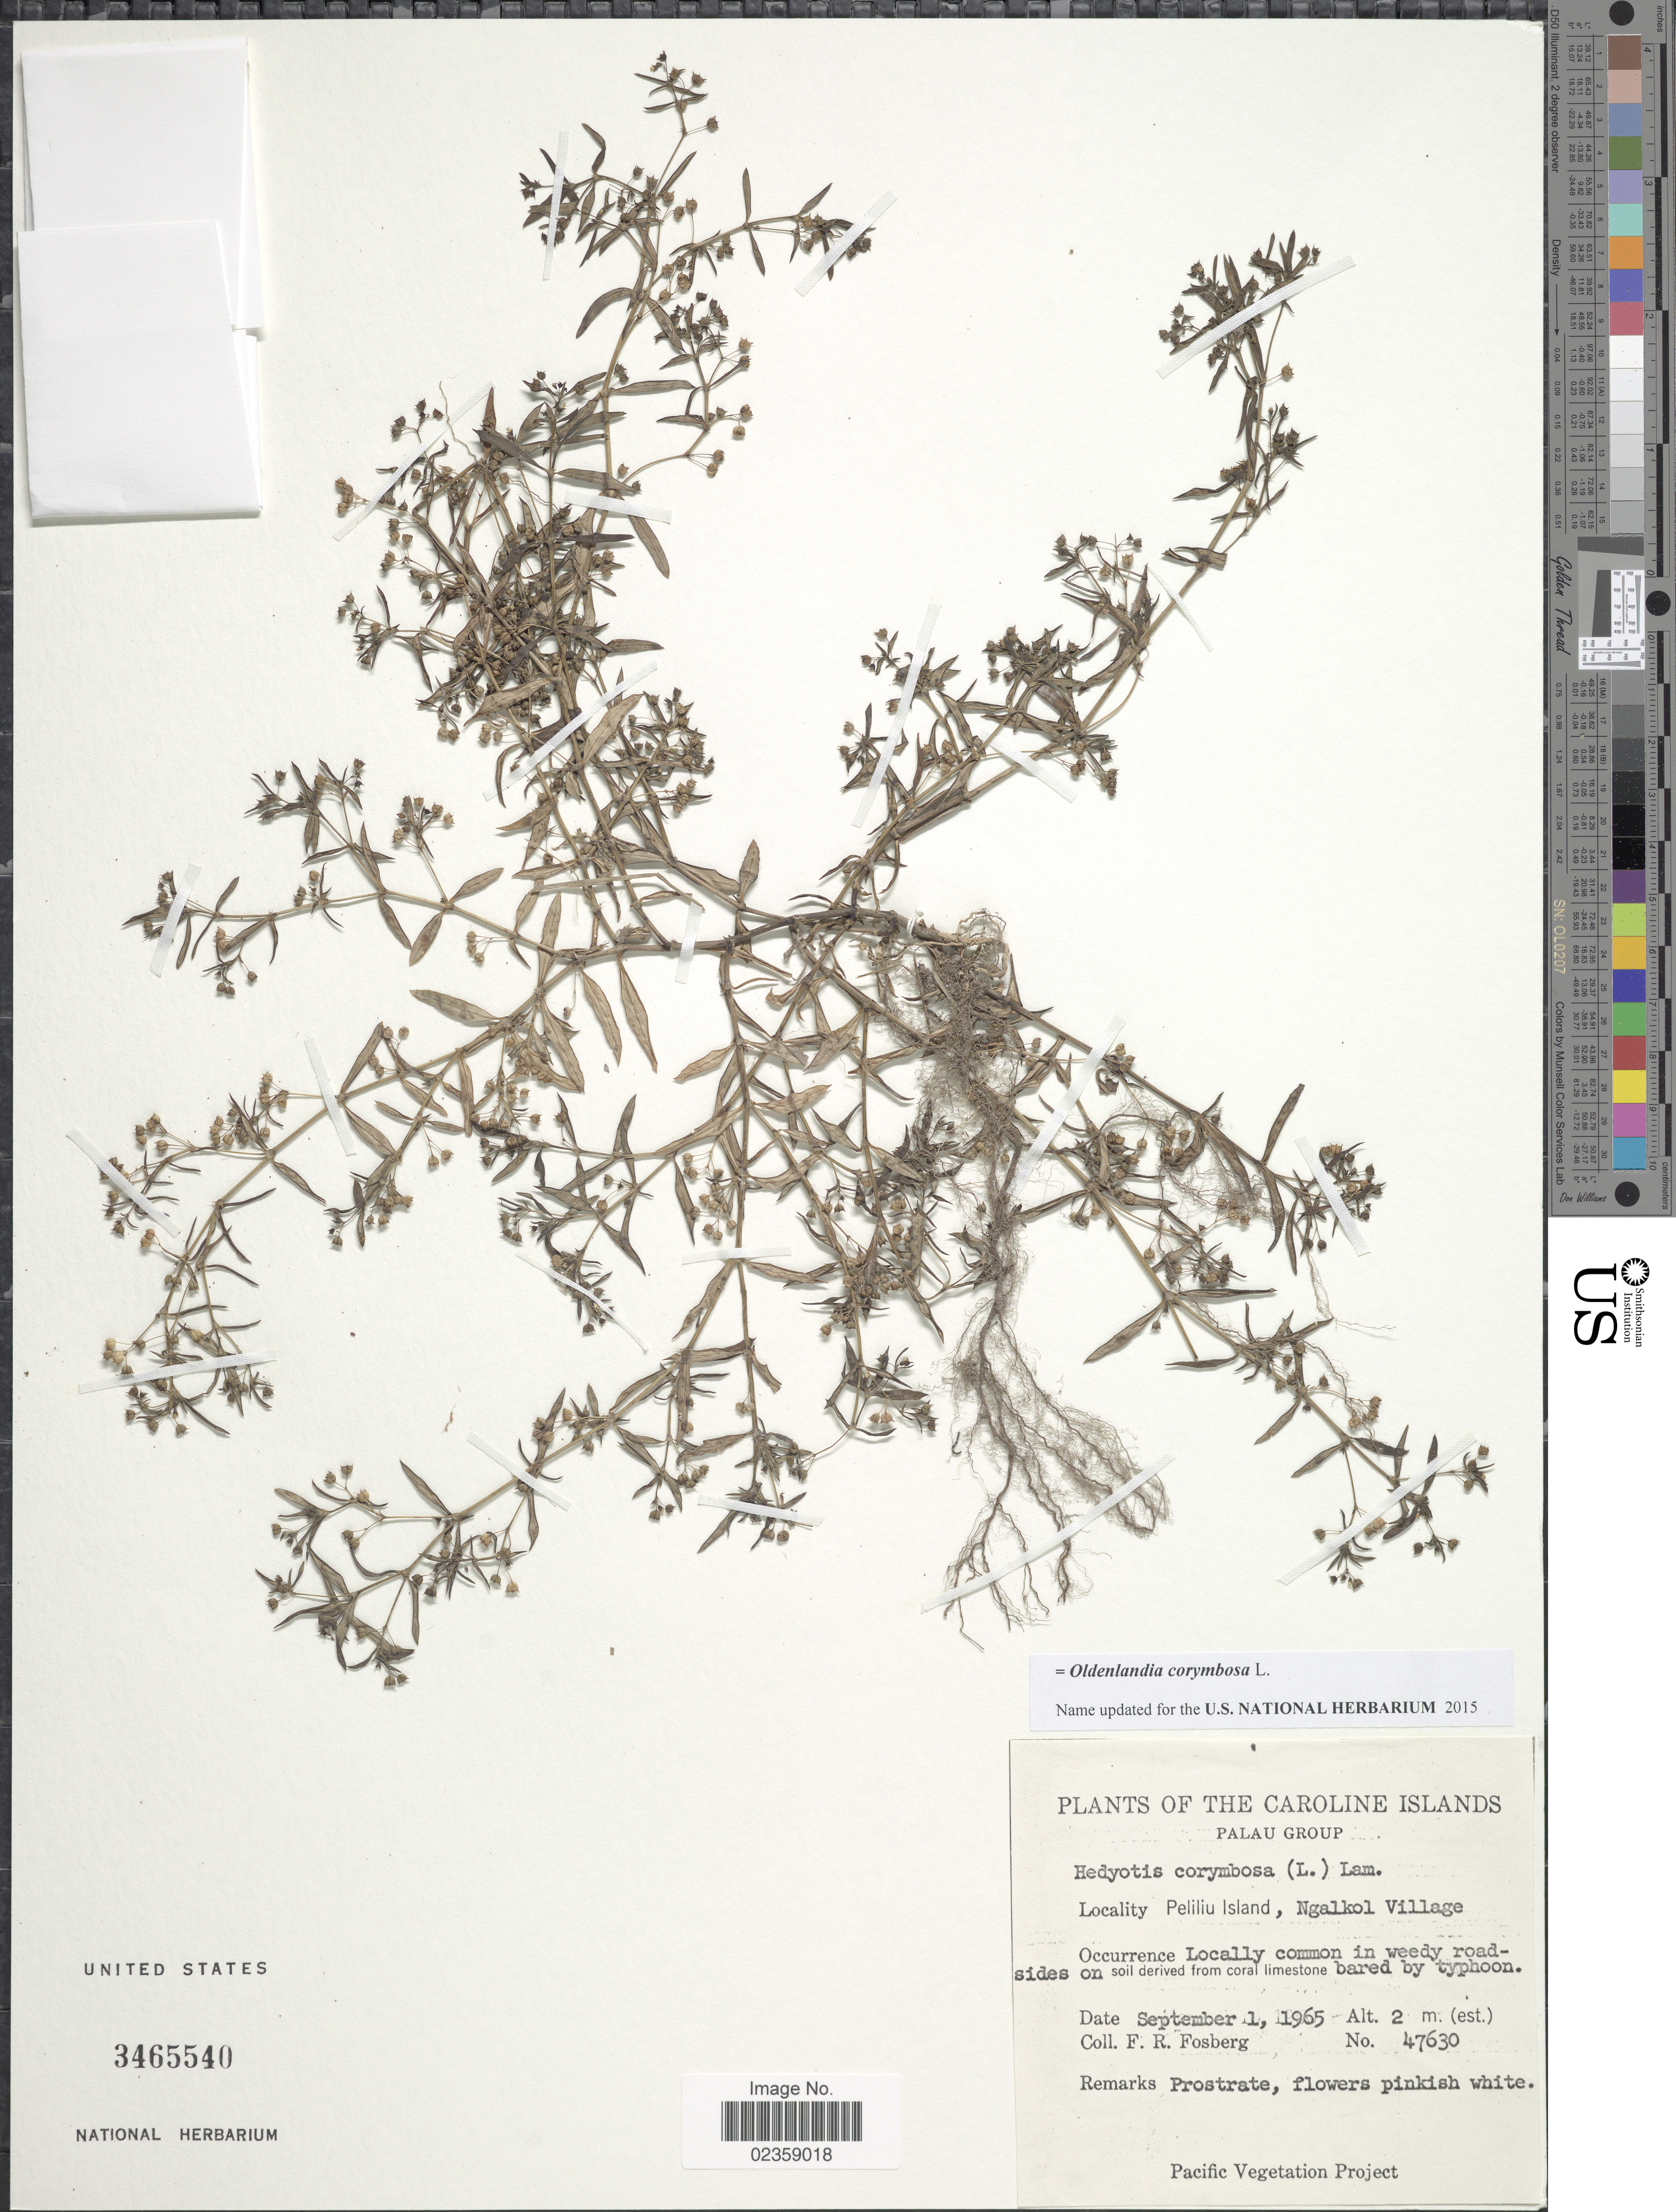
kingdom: Plantae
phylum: Tracheophyta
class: Magnoliopsida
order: Gentianales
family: Rubiaceae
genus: Oldenlandia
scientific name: Oldenlandia corymbosa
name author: L.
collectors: F. R. Fosberg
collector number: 47630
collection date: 1965-09-01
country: Palau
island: Beliliou [Peleliu]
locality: Peliliu Island, Ngalkol Village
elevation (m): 2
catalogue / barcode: US 3465540